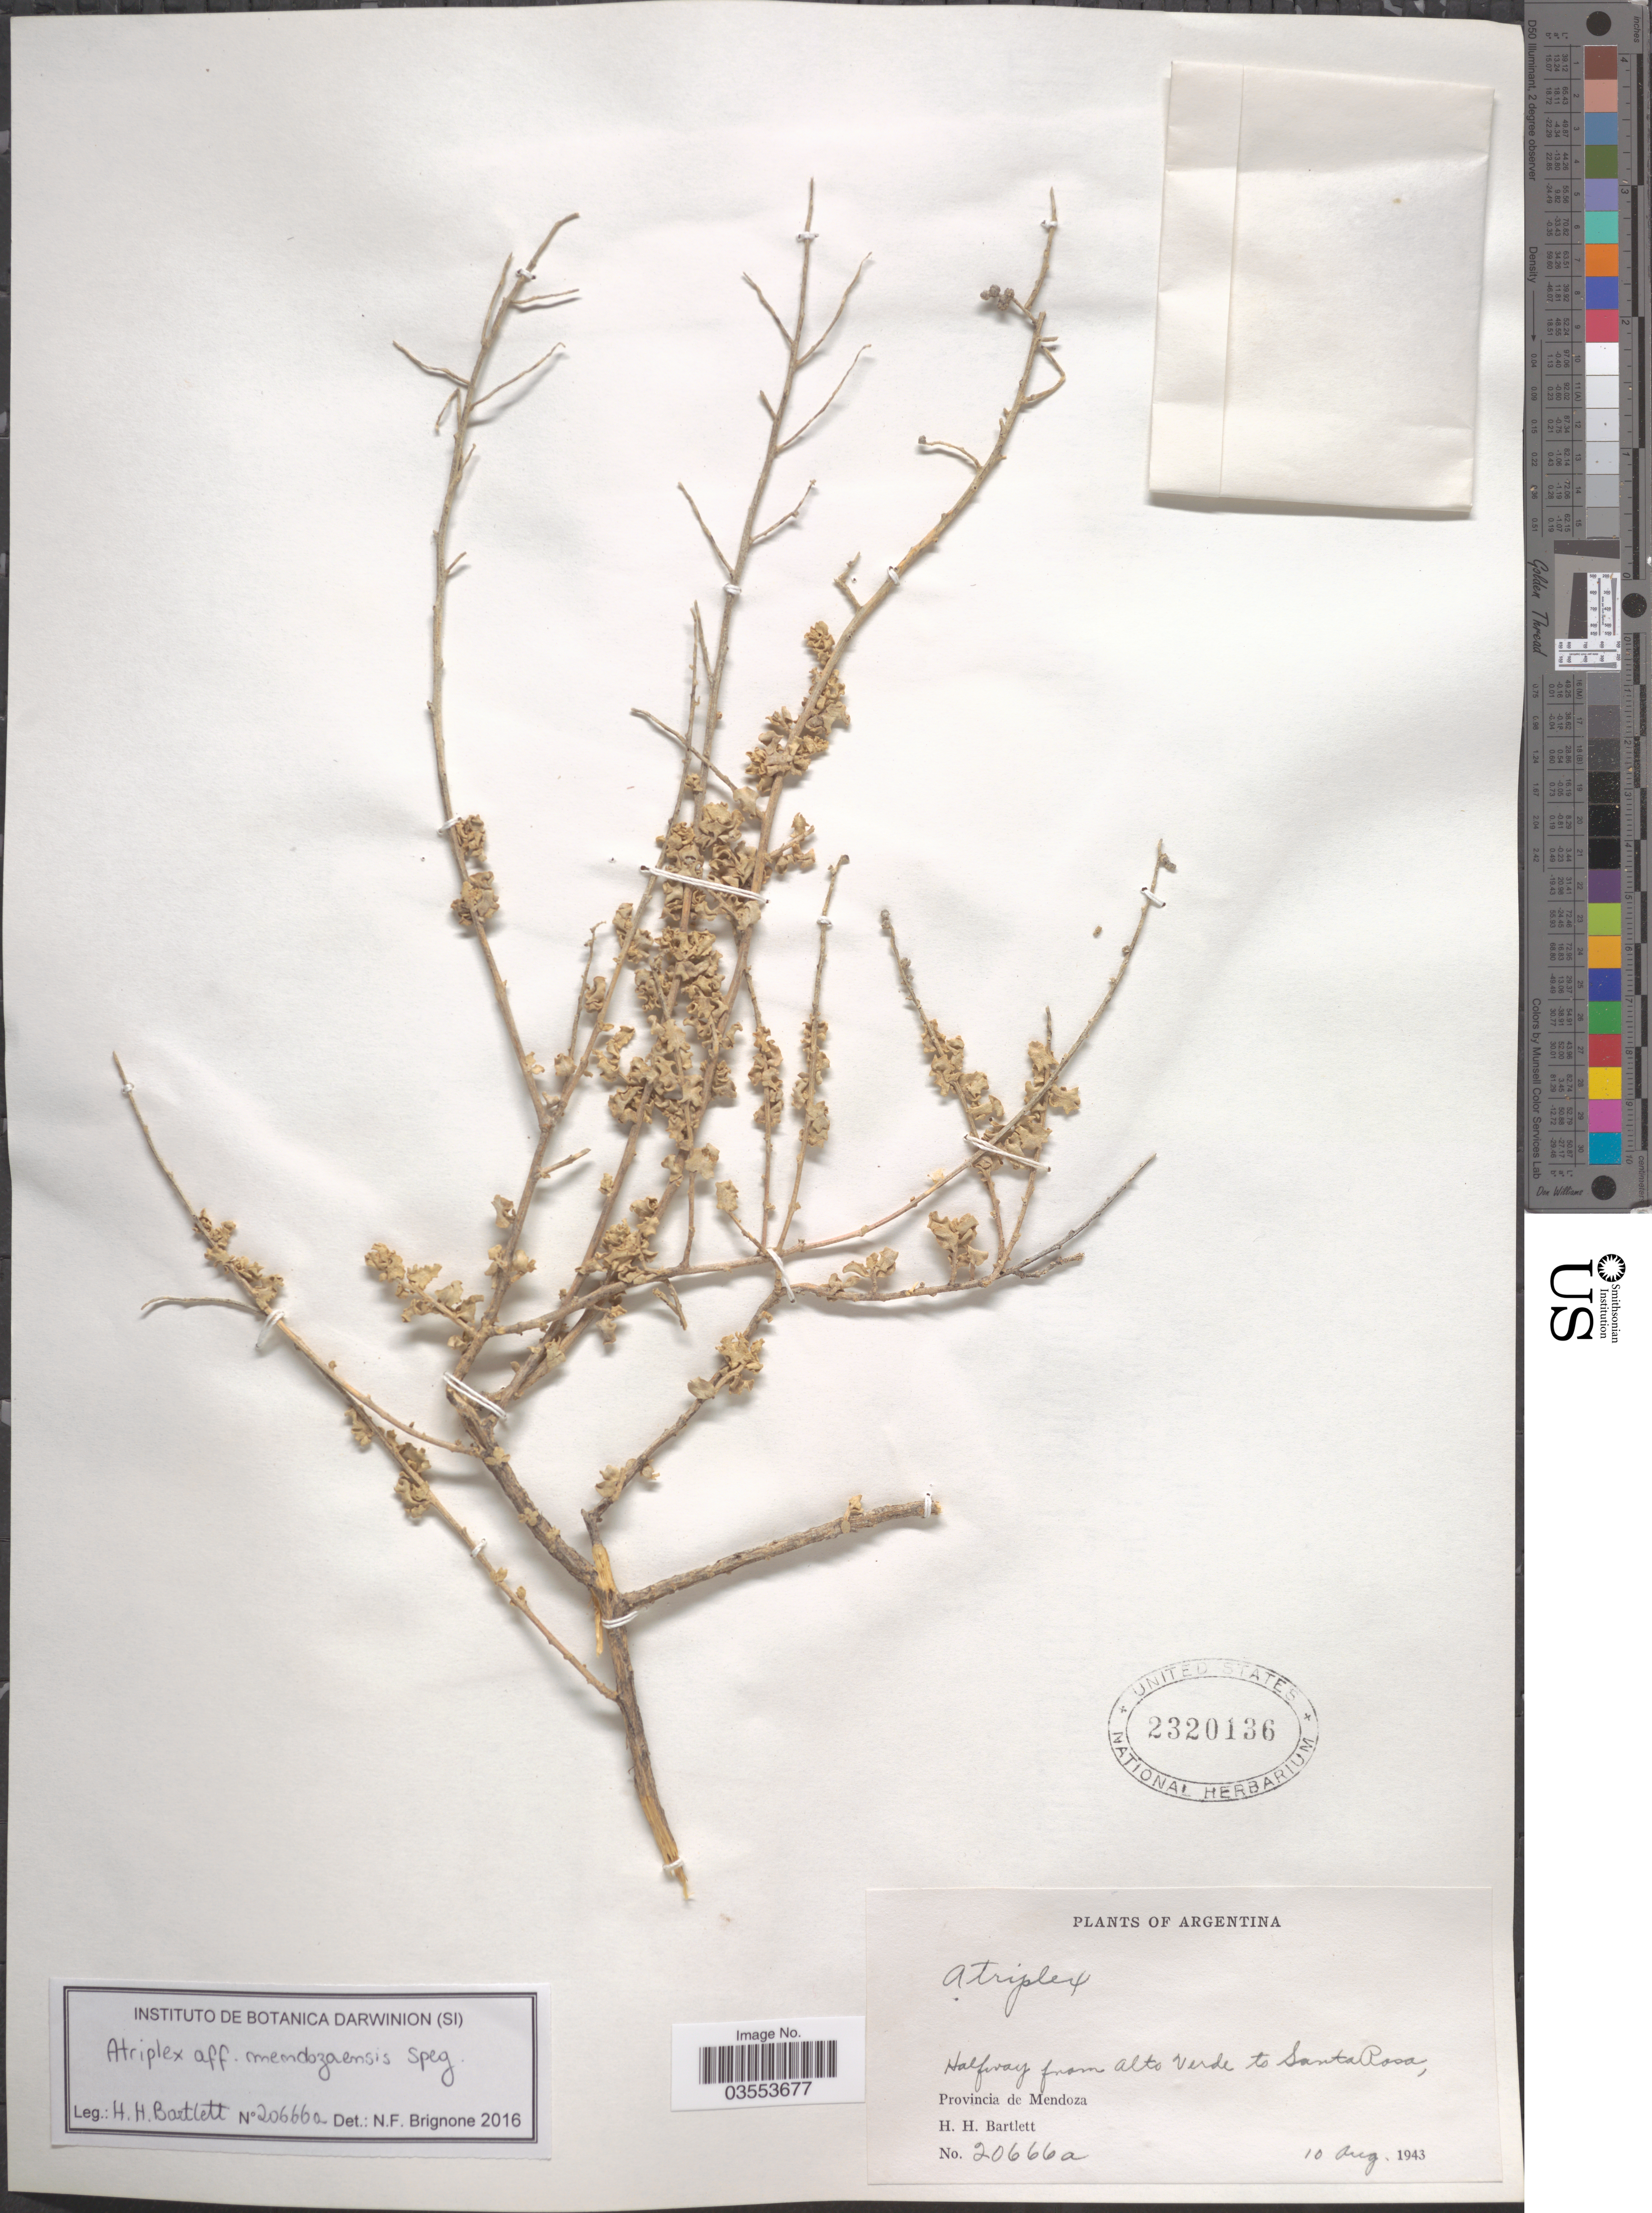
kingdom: Plantae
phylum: Tracheophyta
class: Magnoliopsida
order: Caryophyllales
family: Amaranthaceae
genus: Atriplex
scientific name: Atriplex sp.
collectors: H. H. Bartlett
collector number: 20666a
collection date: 1943-08-10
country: Argentina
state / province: Mendoza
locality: Halfway from Alto Verde to Santa Rosa.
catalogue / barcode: US 2320136